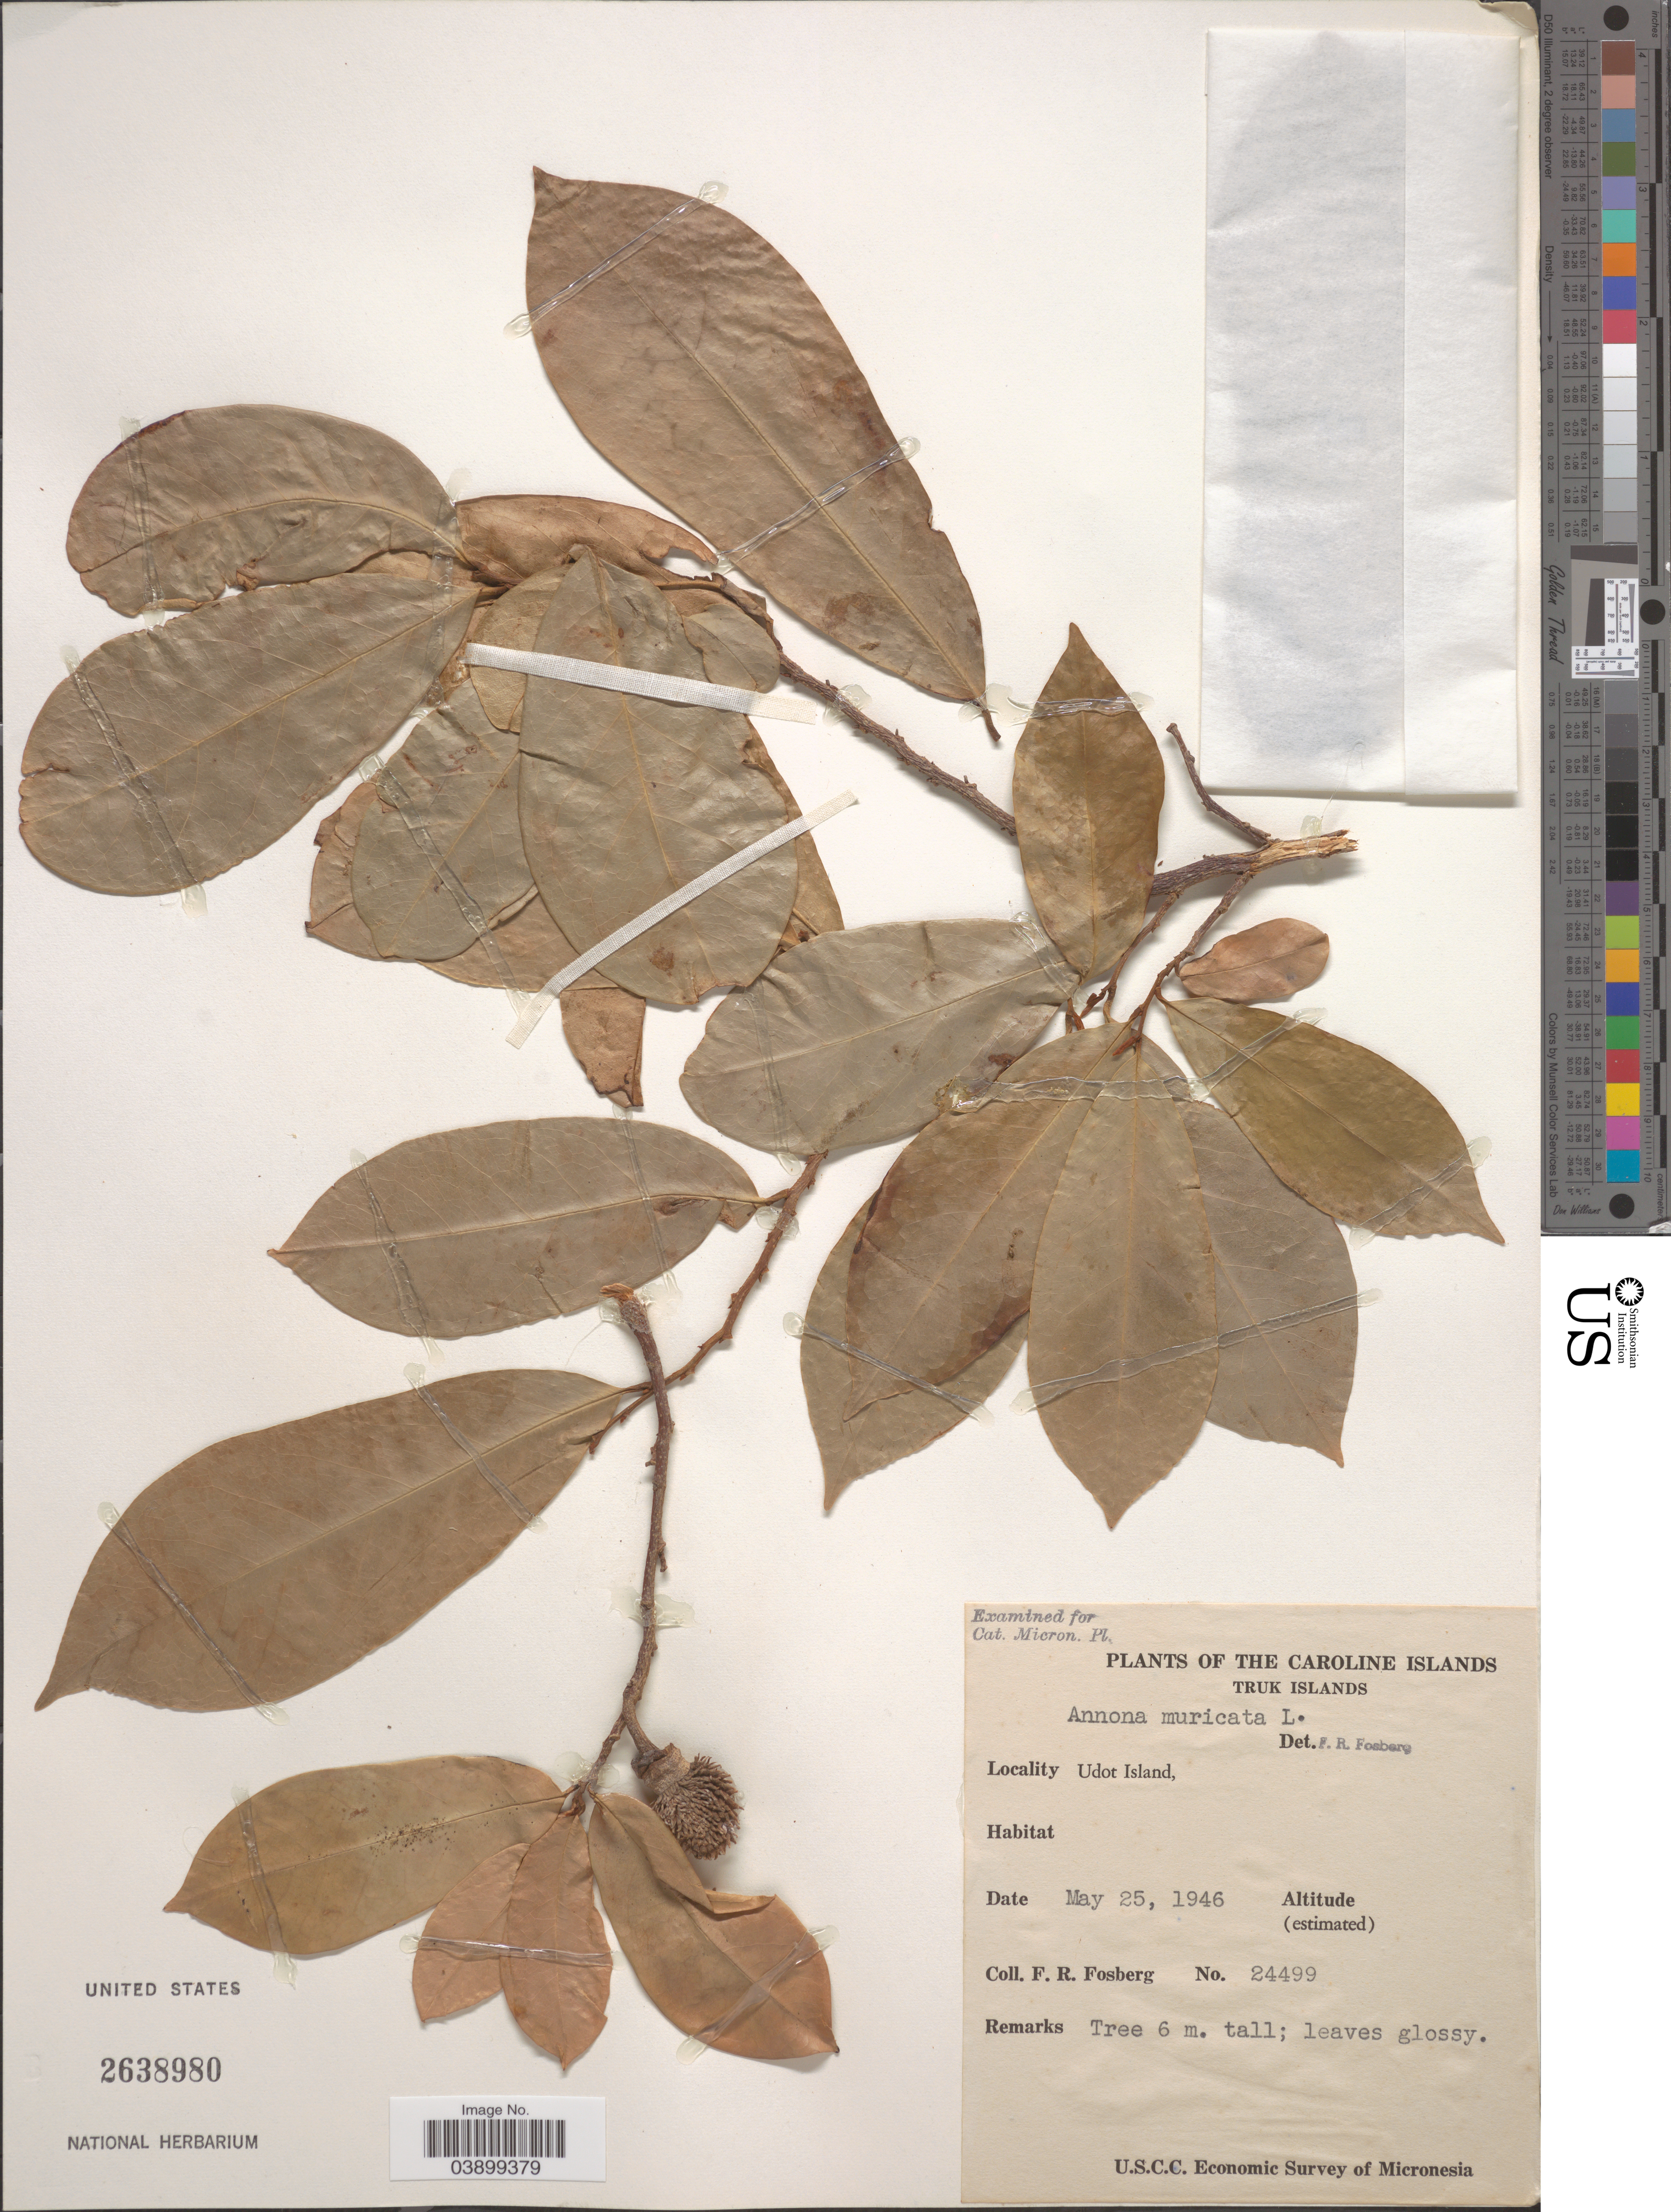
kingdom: Plantae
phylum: Tracheophyta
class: Magnoliopsida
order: Magnoliales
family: Annonaceae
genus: Annona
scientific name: Annona muricata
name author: L.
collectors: F. R. Fosberg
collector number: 24499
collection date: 1946-05-25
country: Micronesia, Federated States of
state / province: Truk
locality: Caroline Islands. Truk Islands. Udot Island.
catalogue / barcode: US 2638980